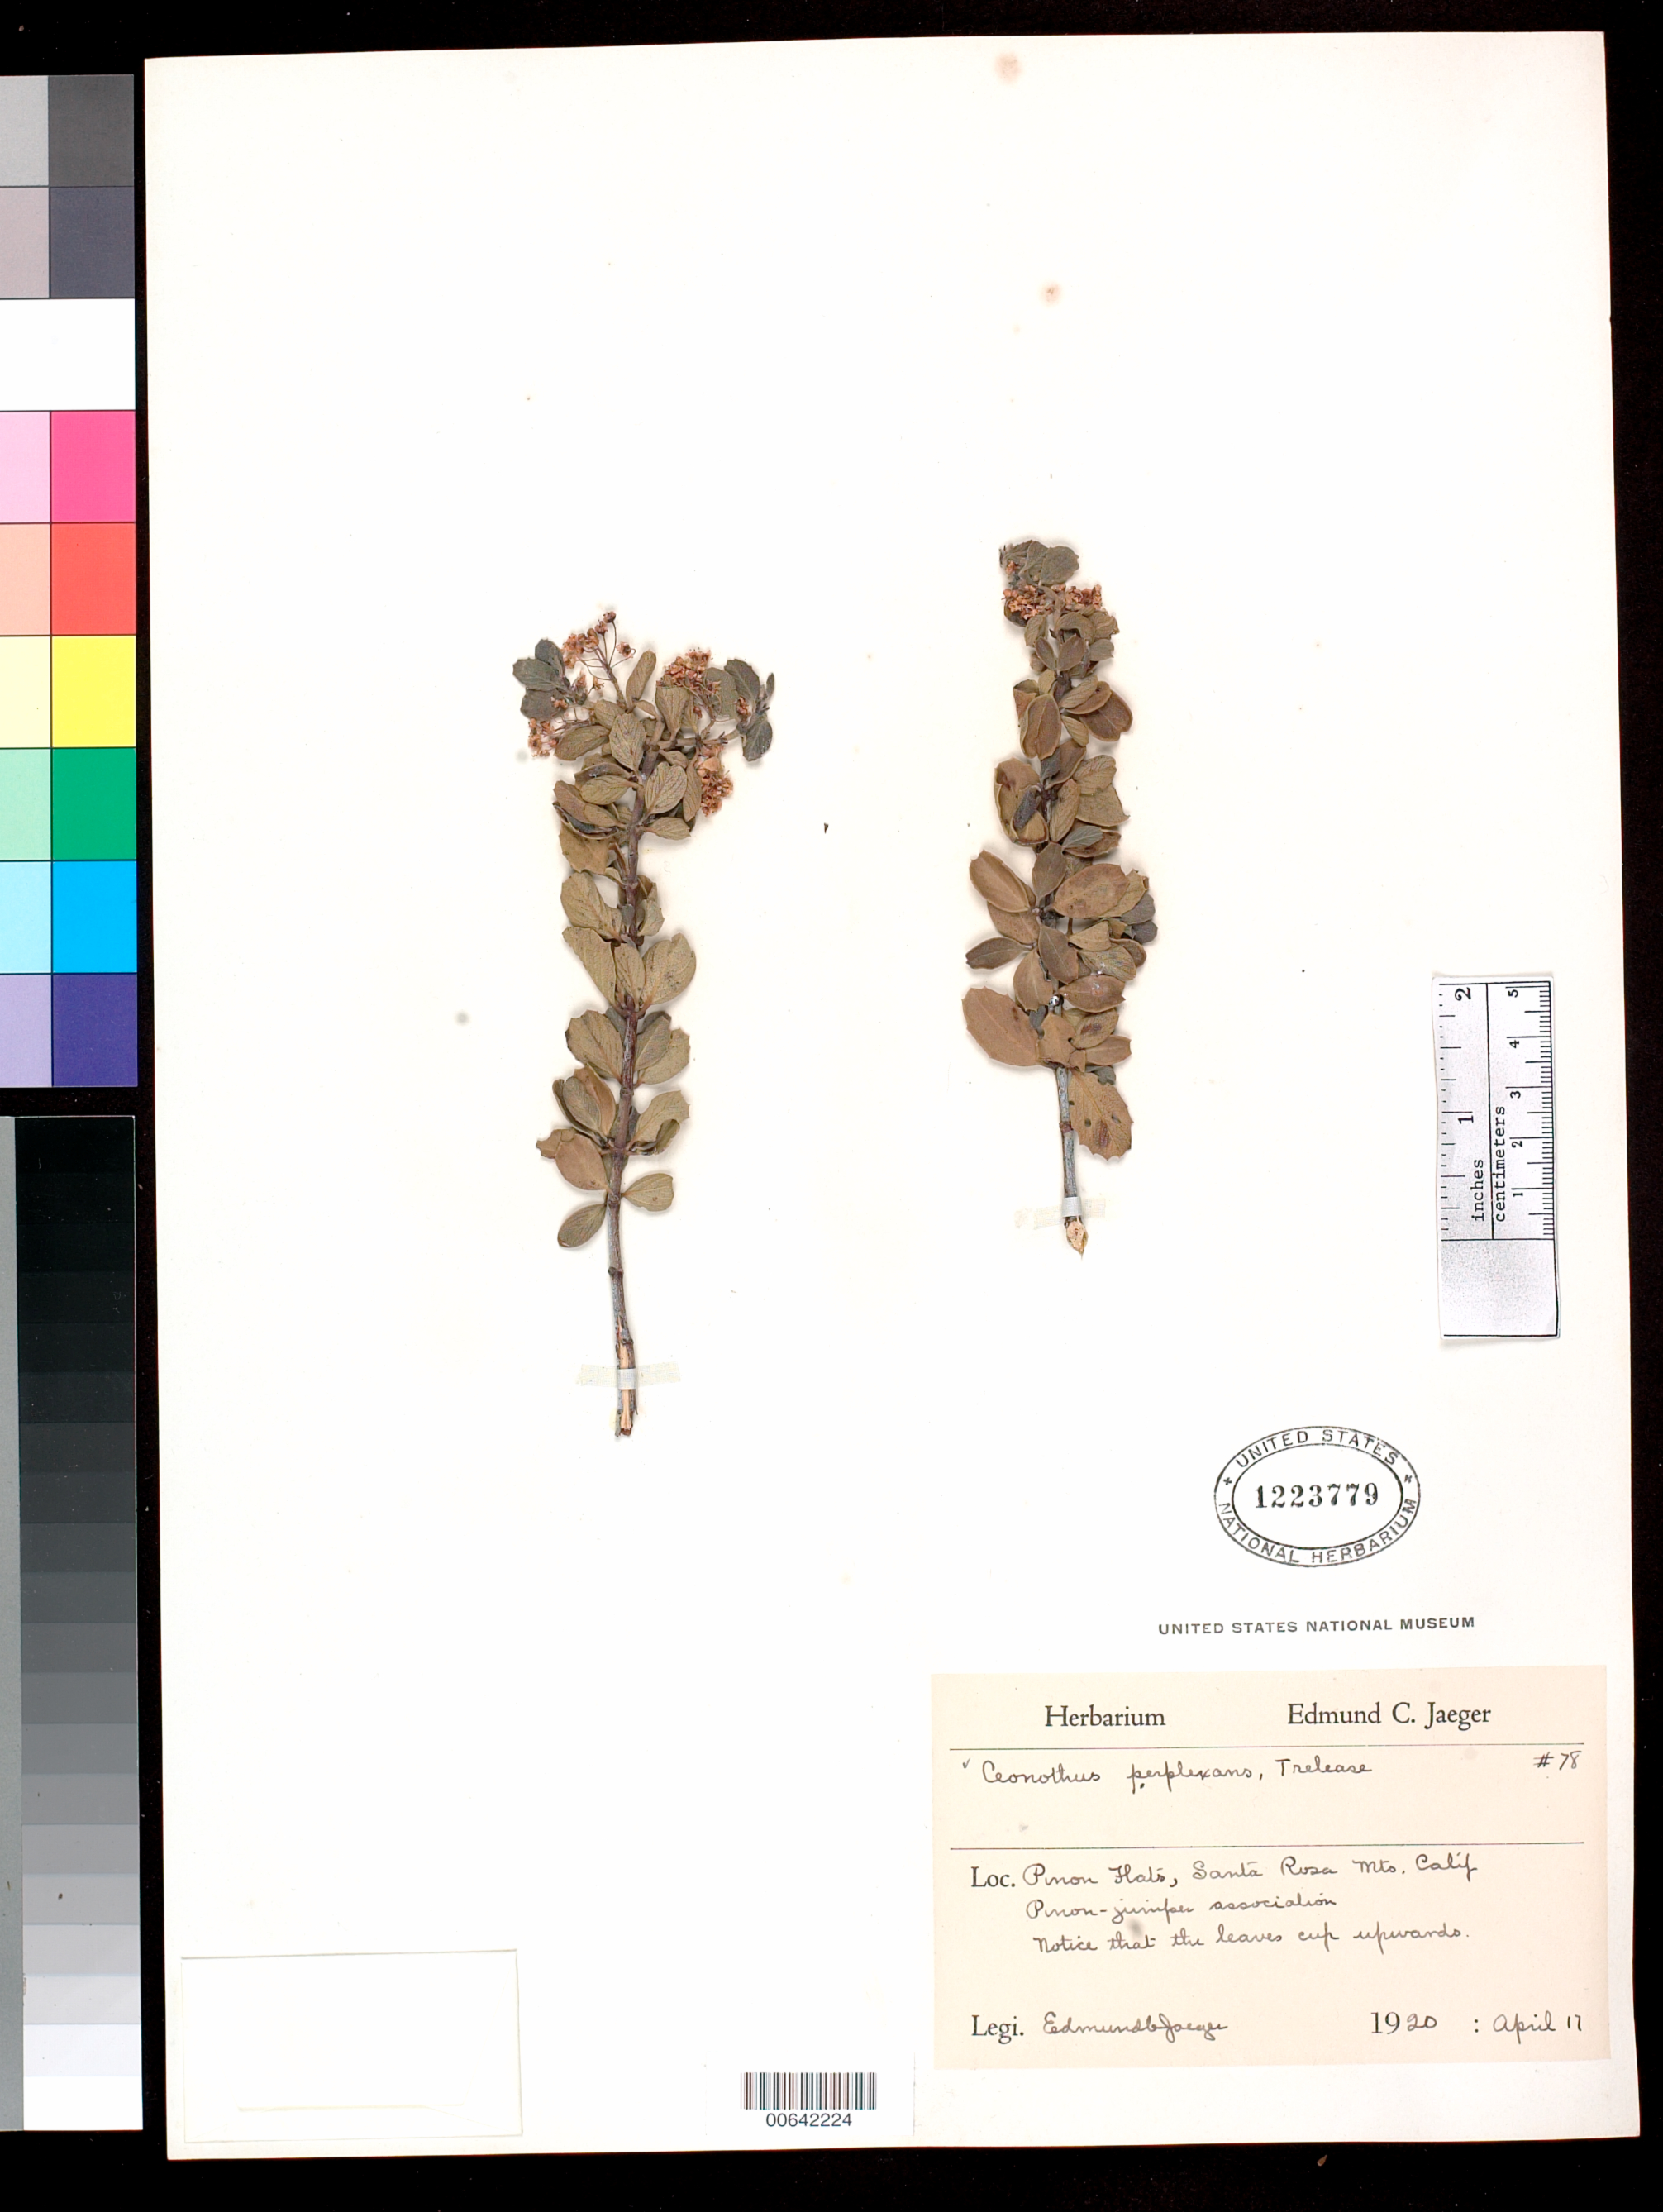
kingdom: Plantae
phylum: Tracheophyta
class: Magnoliopsida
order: Rosales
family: Rhamnaceae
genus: Ceanothus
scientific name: Ceanothus perplexans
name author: Trel.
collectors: E. Jaeger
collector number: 78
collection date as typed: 17 Apr 1920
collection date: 1920-04-17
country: United States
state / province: California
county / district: Riverside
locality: Pinon Flats, Santa Rosa Mts.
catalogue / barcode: US 1223779